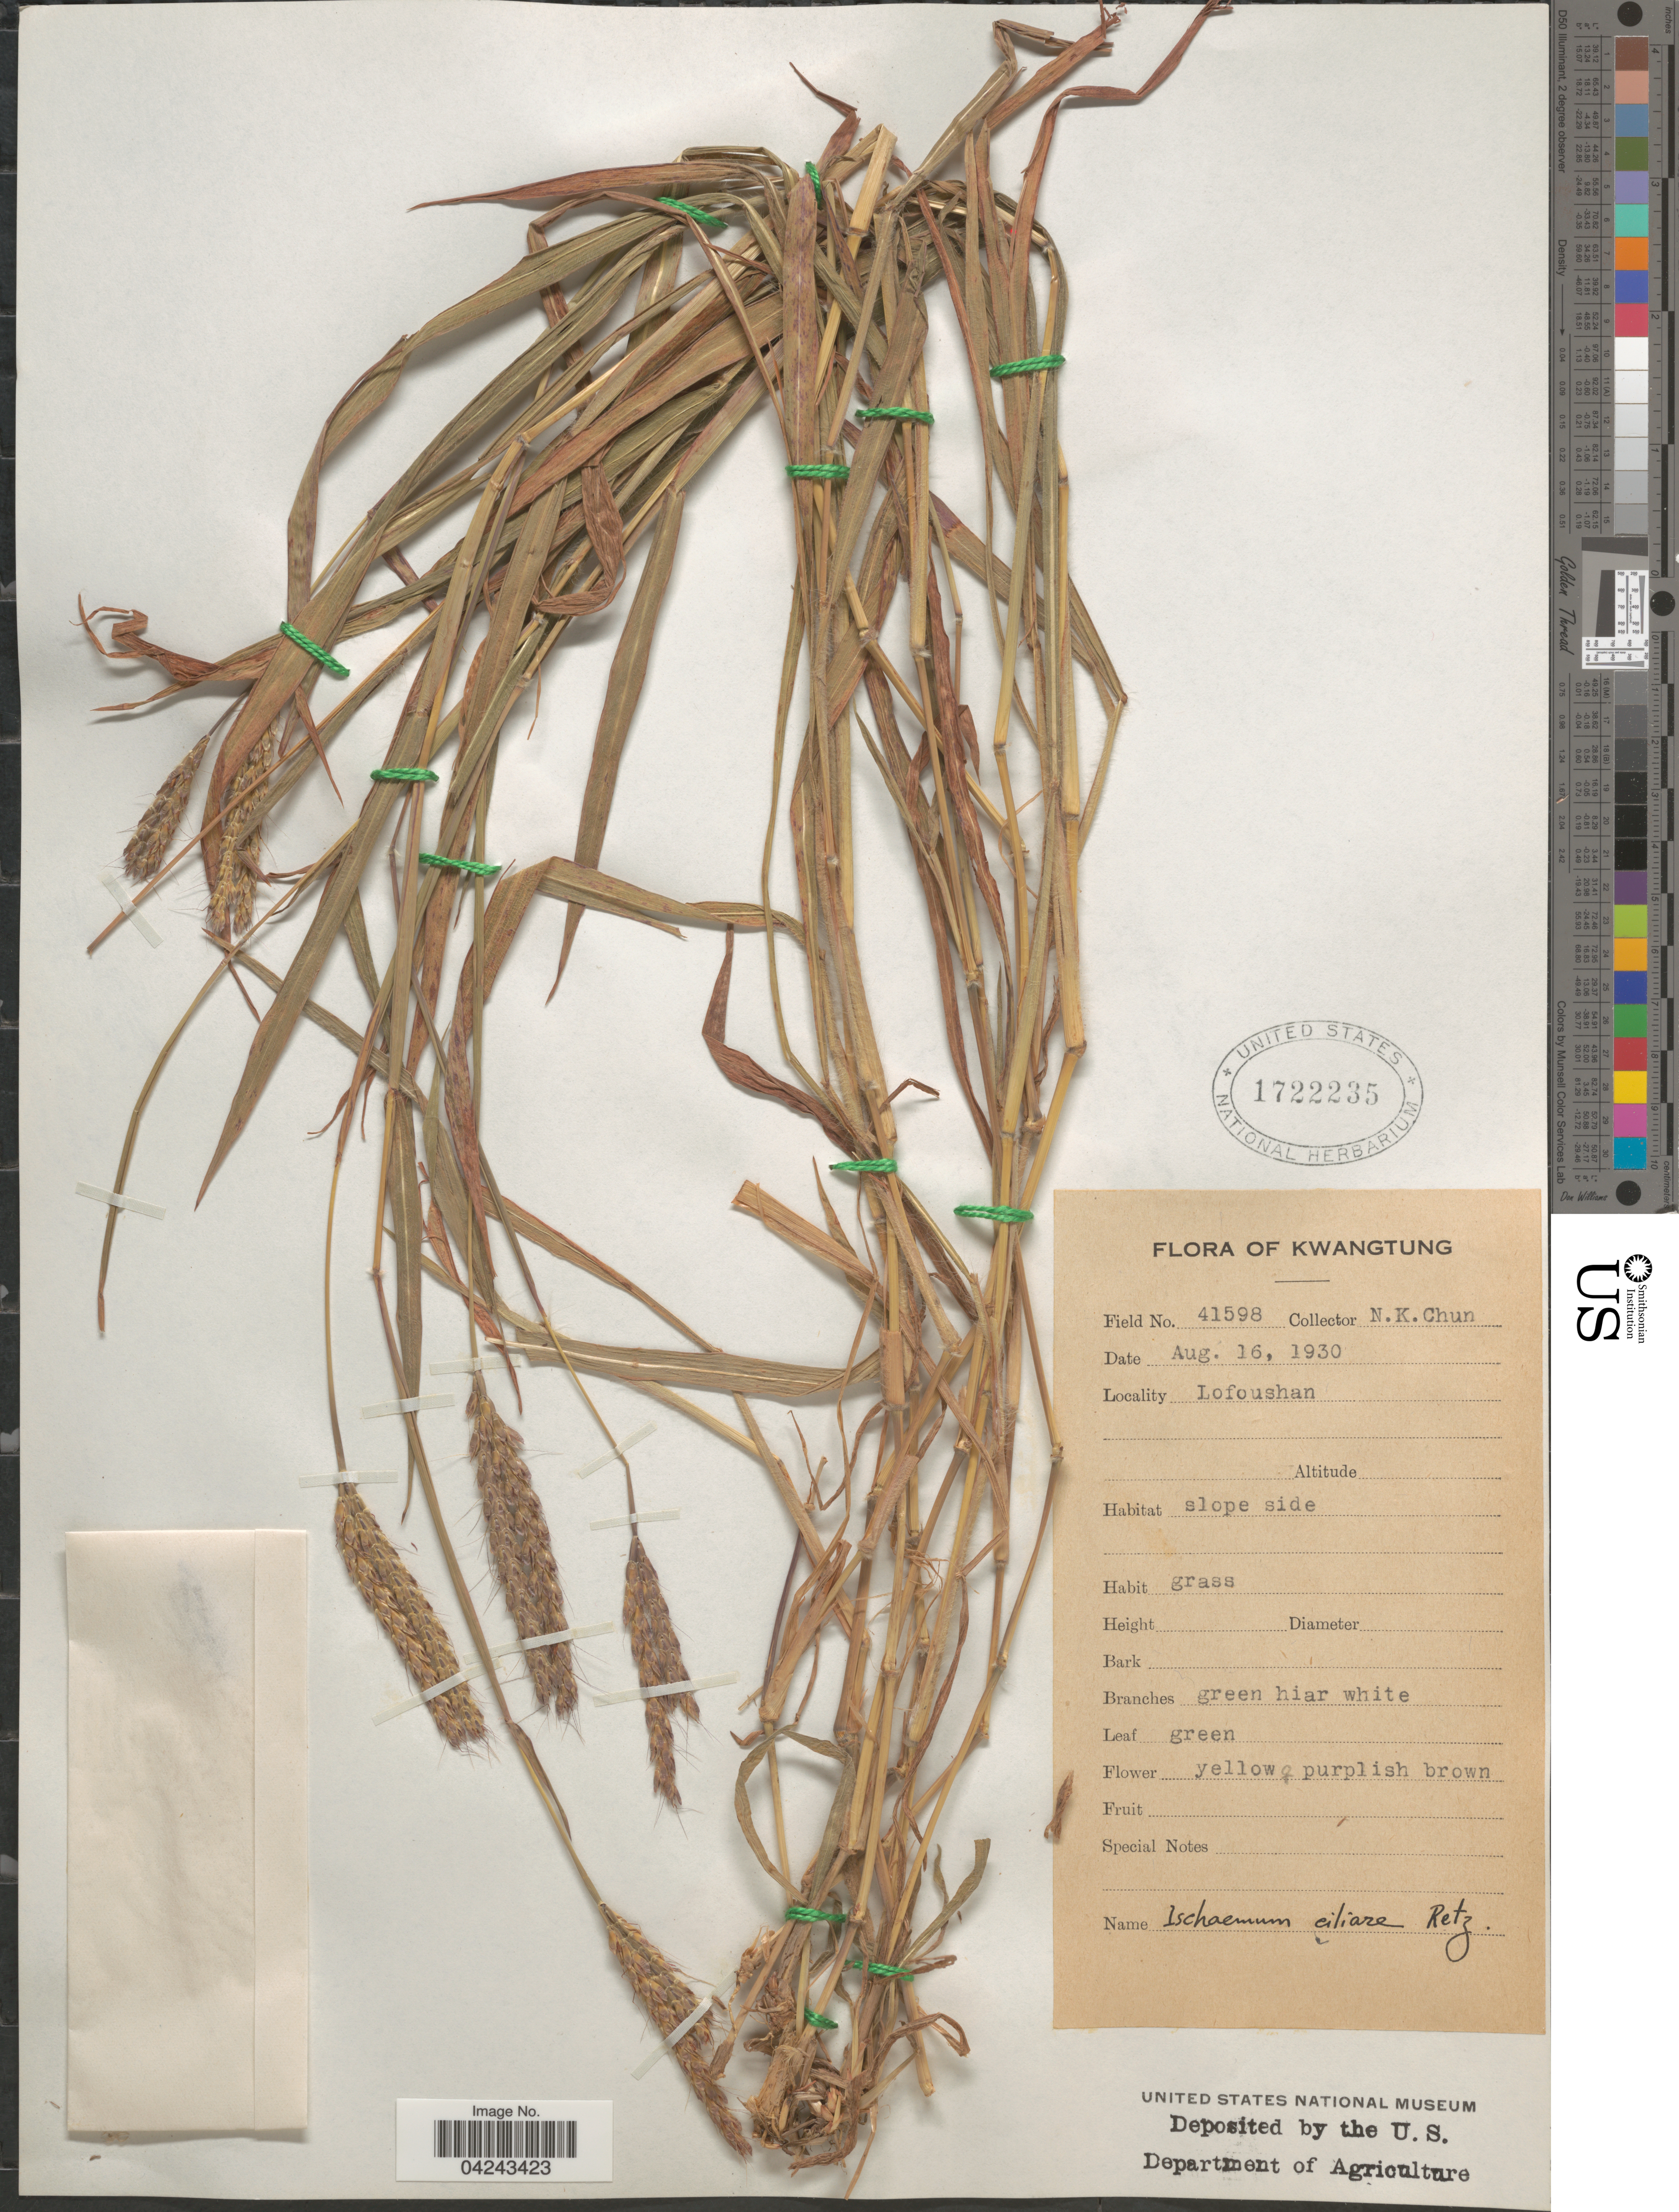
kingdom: Plantae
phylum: Tracheophyta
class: Liliopsida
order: Poales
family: Poaceae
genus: Ischaemum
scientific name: Ischaemum ciliare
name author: Retz.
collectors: N. K. Chun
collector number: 41598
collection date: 1930-08-16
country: China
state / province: Guangdong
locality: Kwangtung. Lofoushan.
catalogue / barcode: US 1722235